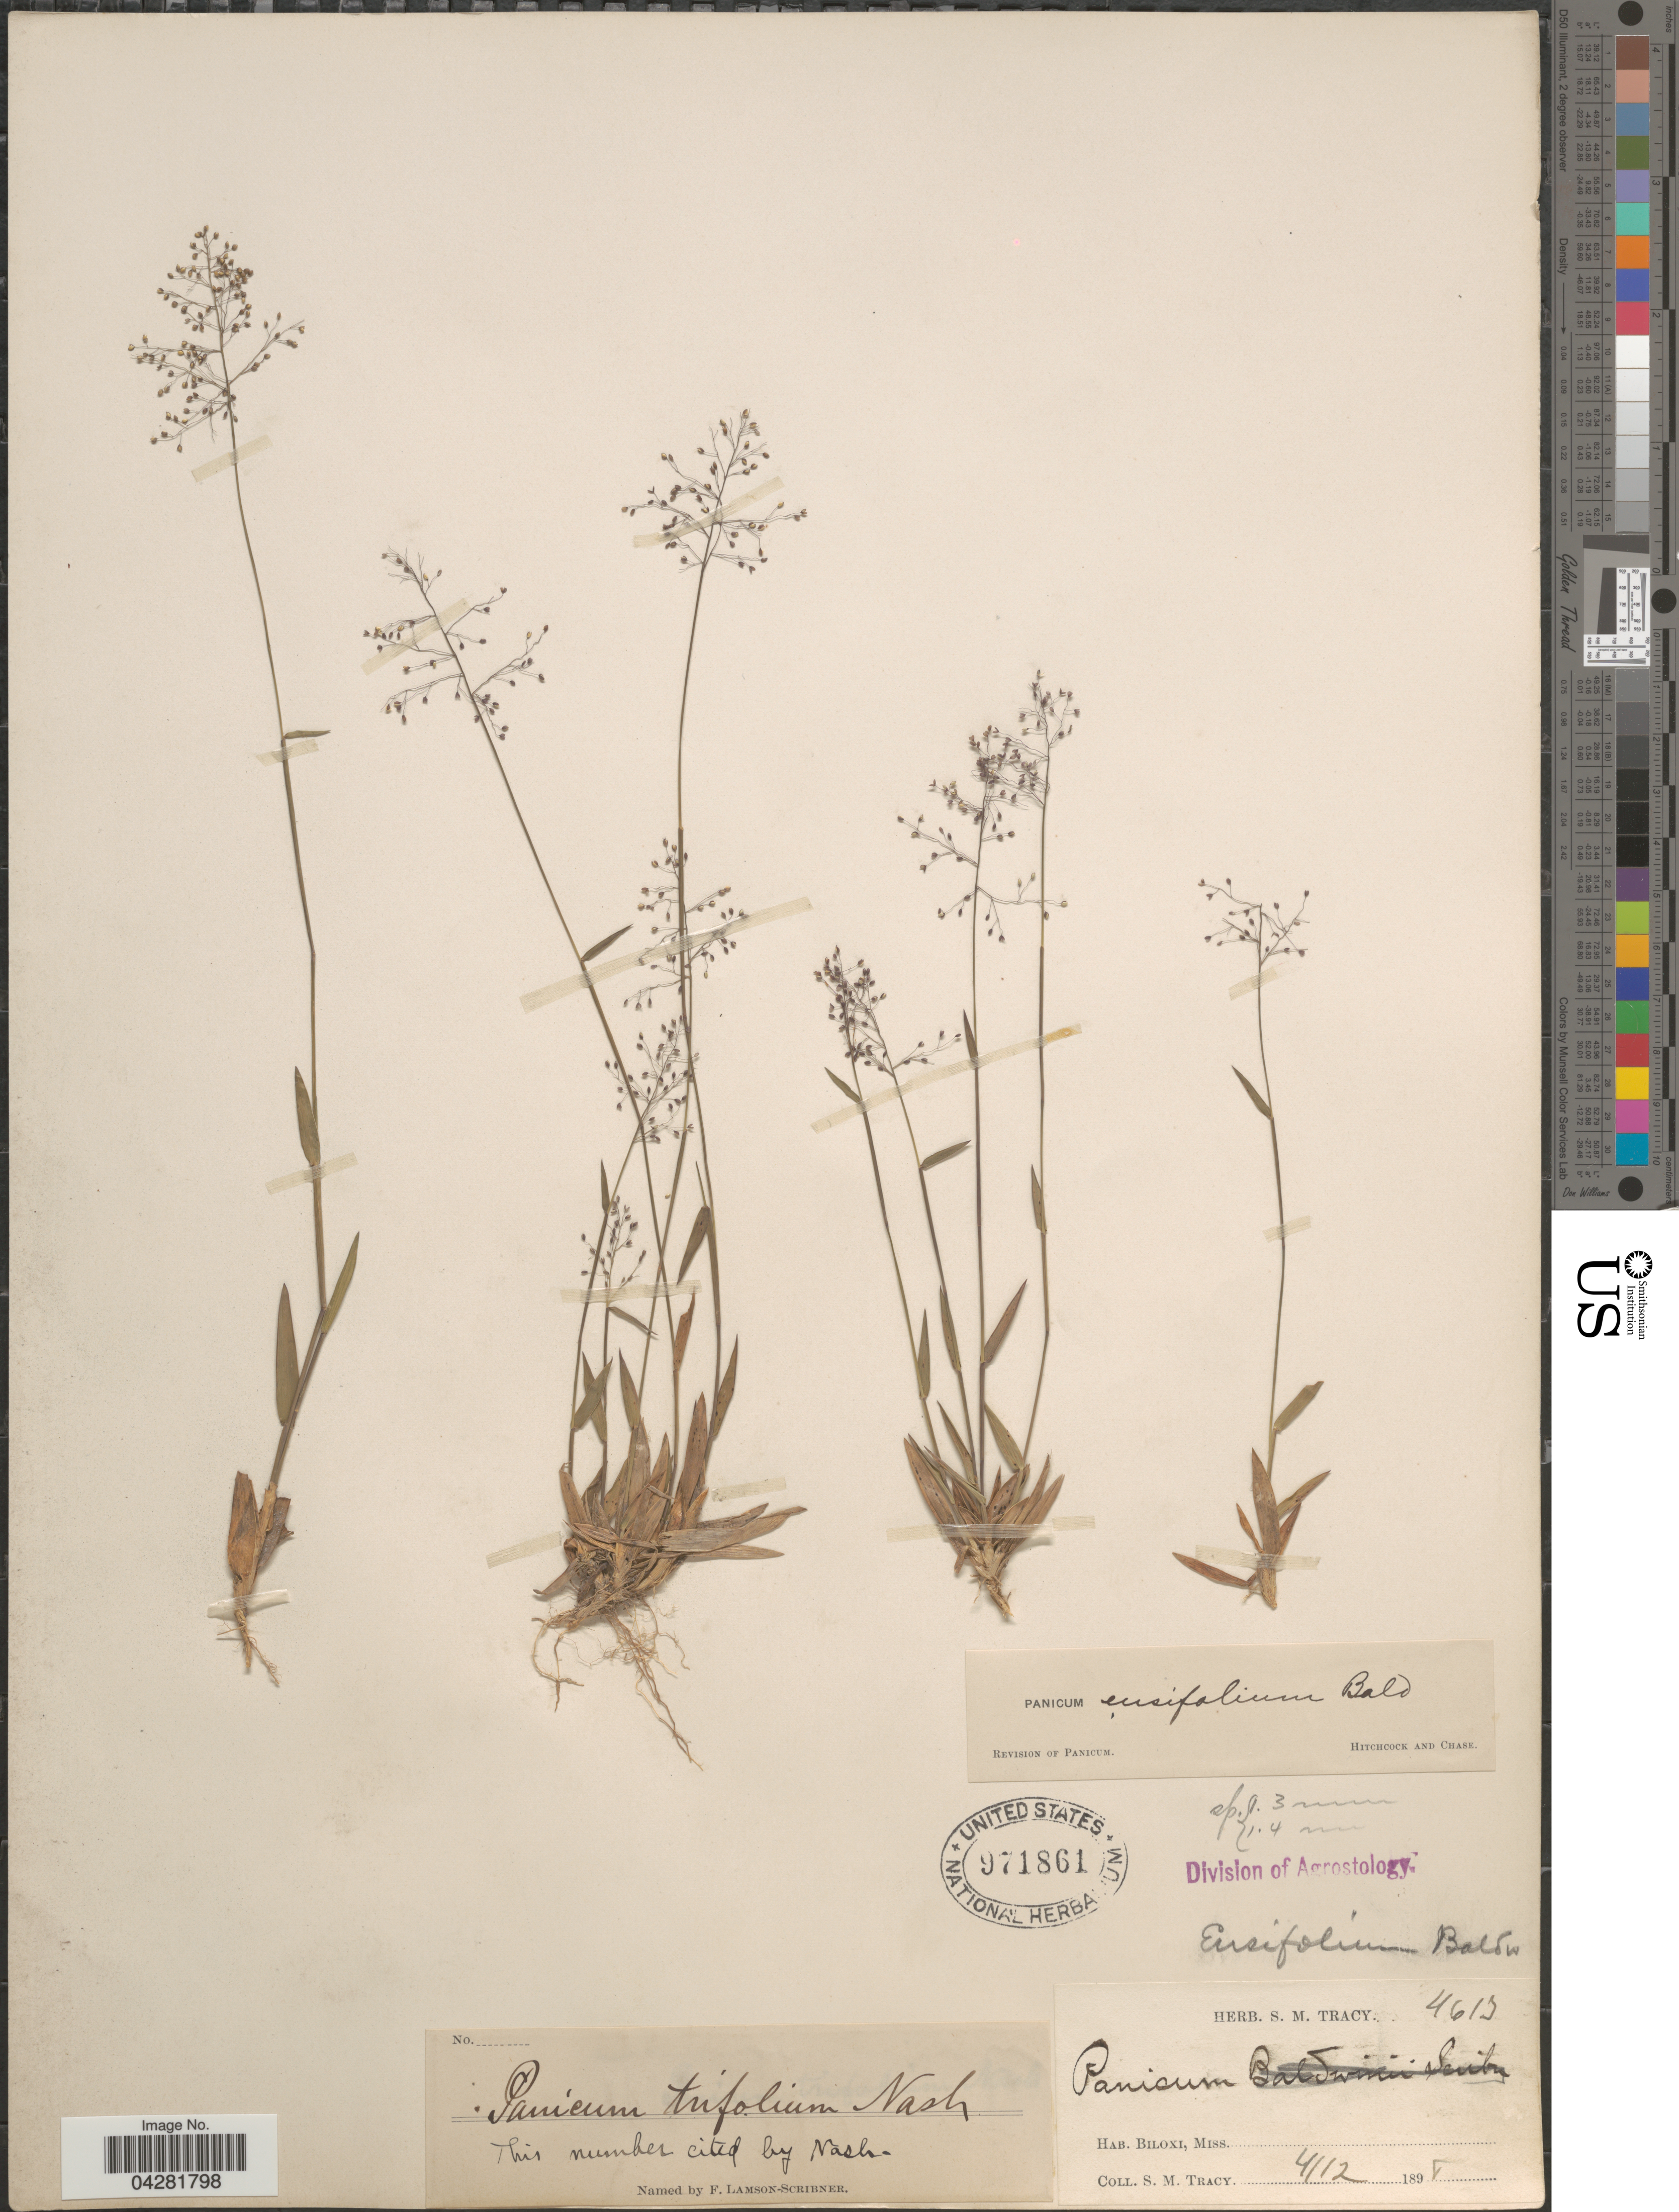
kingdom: Plantae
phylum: Tracheophyta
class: Liliopsida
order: Poales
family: Poaceae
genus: Dichanthelium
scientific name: Dichanthelium ensifolium var. ensifolium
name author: (Baldwin ex Elliot) Gould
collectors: S. M. Tracy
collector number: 4613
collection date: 1898-04-12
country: United States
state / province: Mississippi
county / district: Harrison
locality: Biloxi.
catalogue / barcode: US 971861